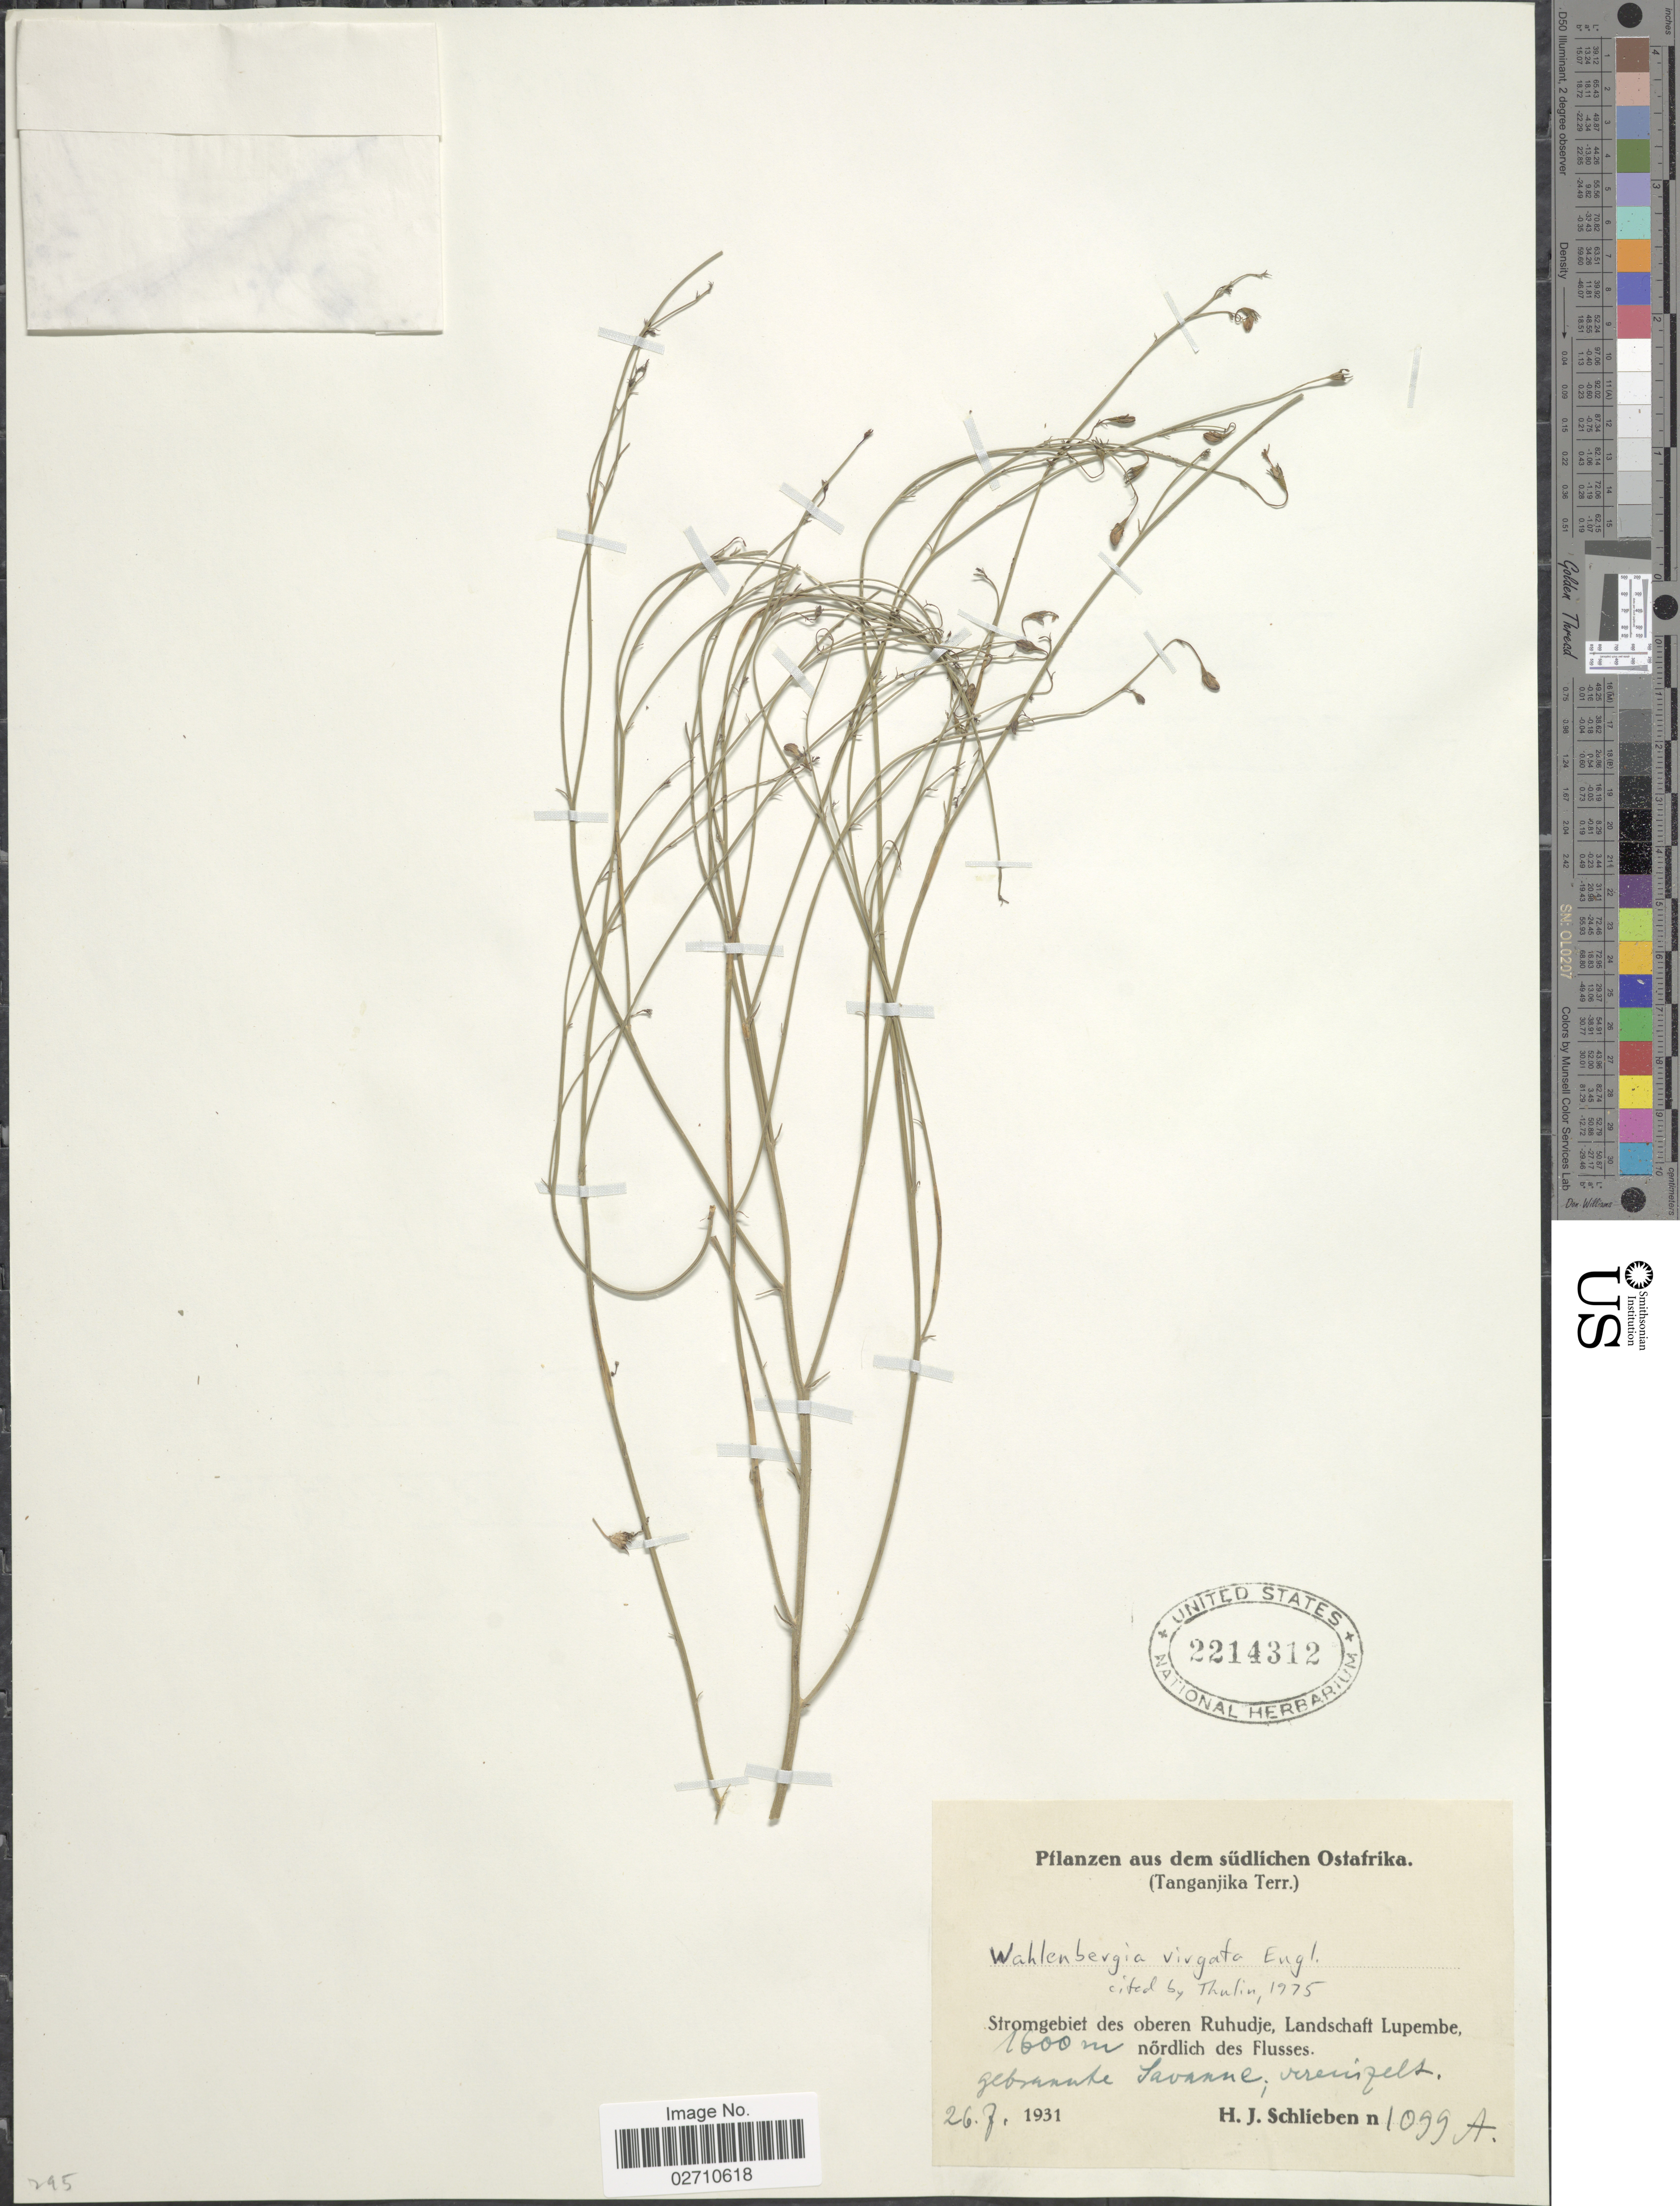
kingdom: Plantae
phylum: Tracheophyta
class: Magnoliopsida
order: Asterales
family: Campanulaceae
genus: Wahlenbergia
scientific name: Wahlenbergia virgata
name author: Engl.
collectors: H. J. Schlieben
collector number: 1099A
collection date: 1931-07-26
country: Tanzania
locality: Sudlichen Ostafrika (Tanganjika Terr.) Stromgebiet des oberen Ruhudje, Landschaft Lupembe, nordlich des Flusses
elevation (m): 1600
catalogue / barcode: US 2214312